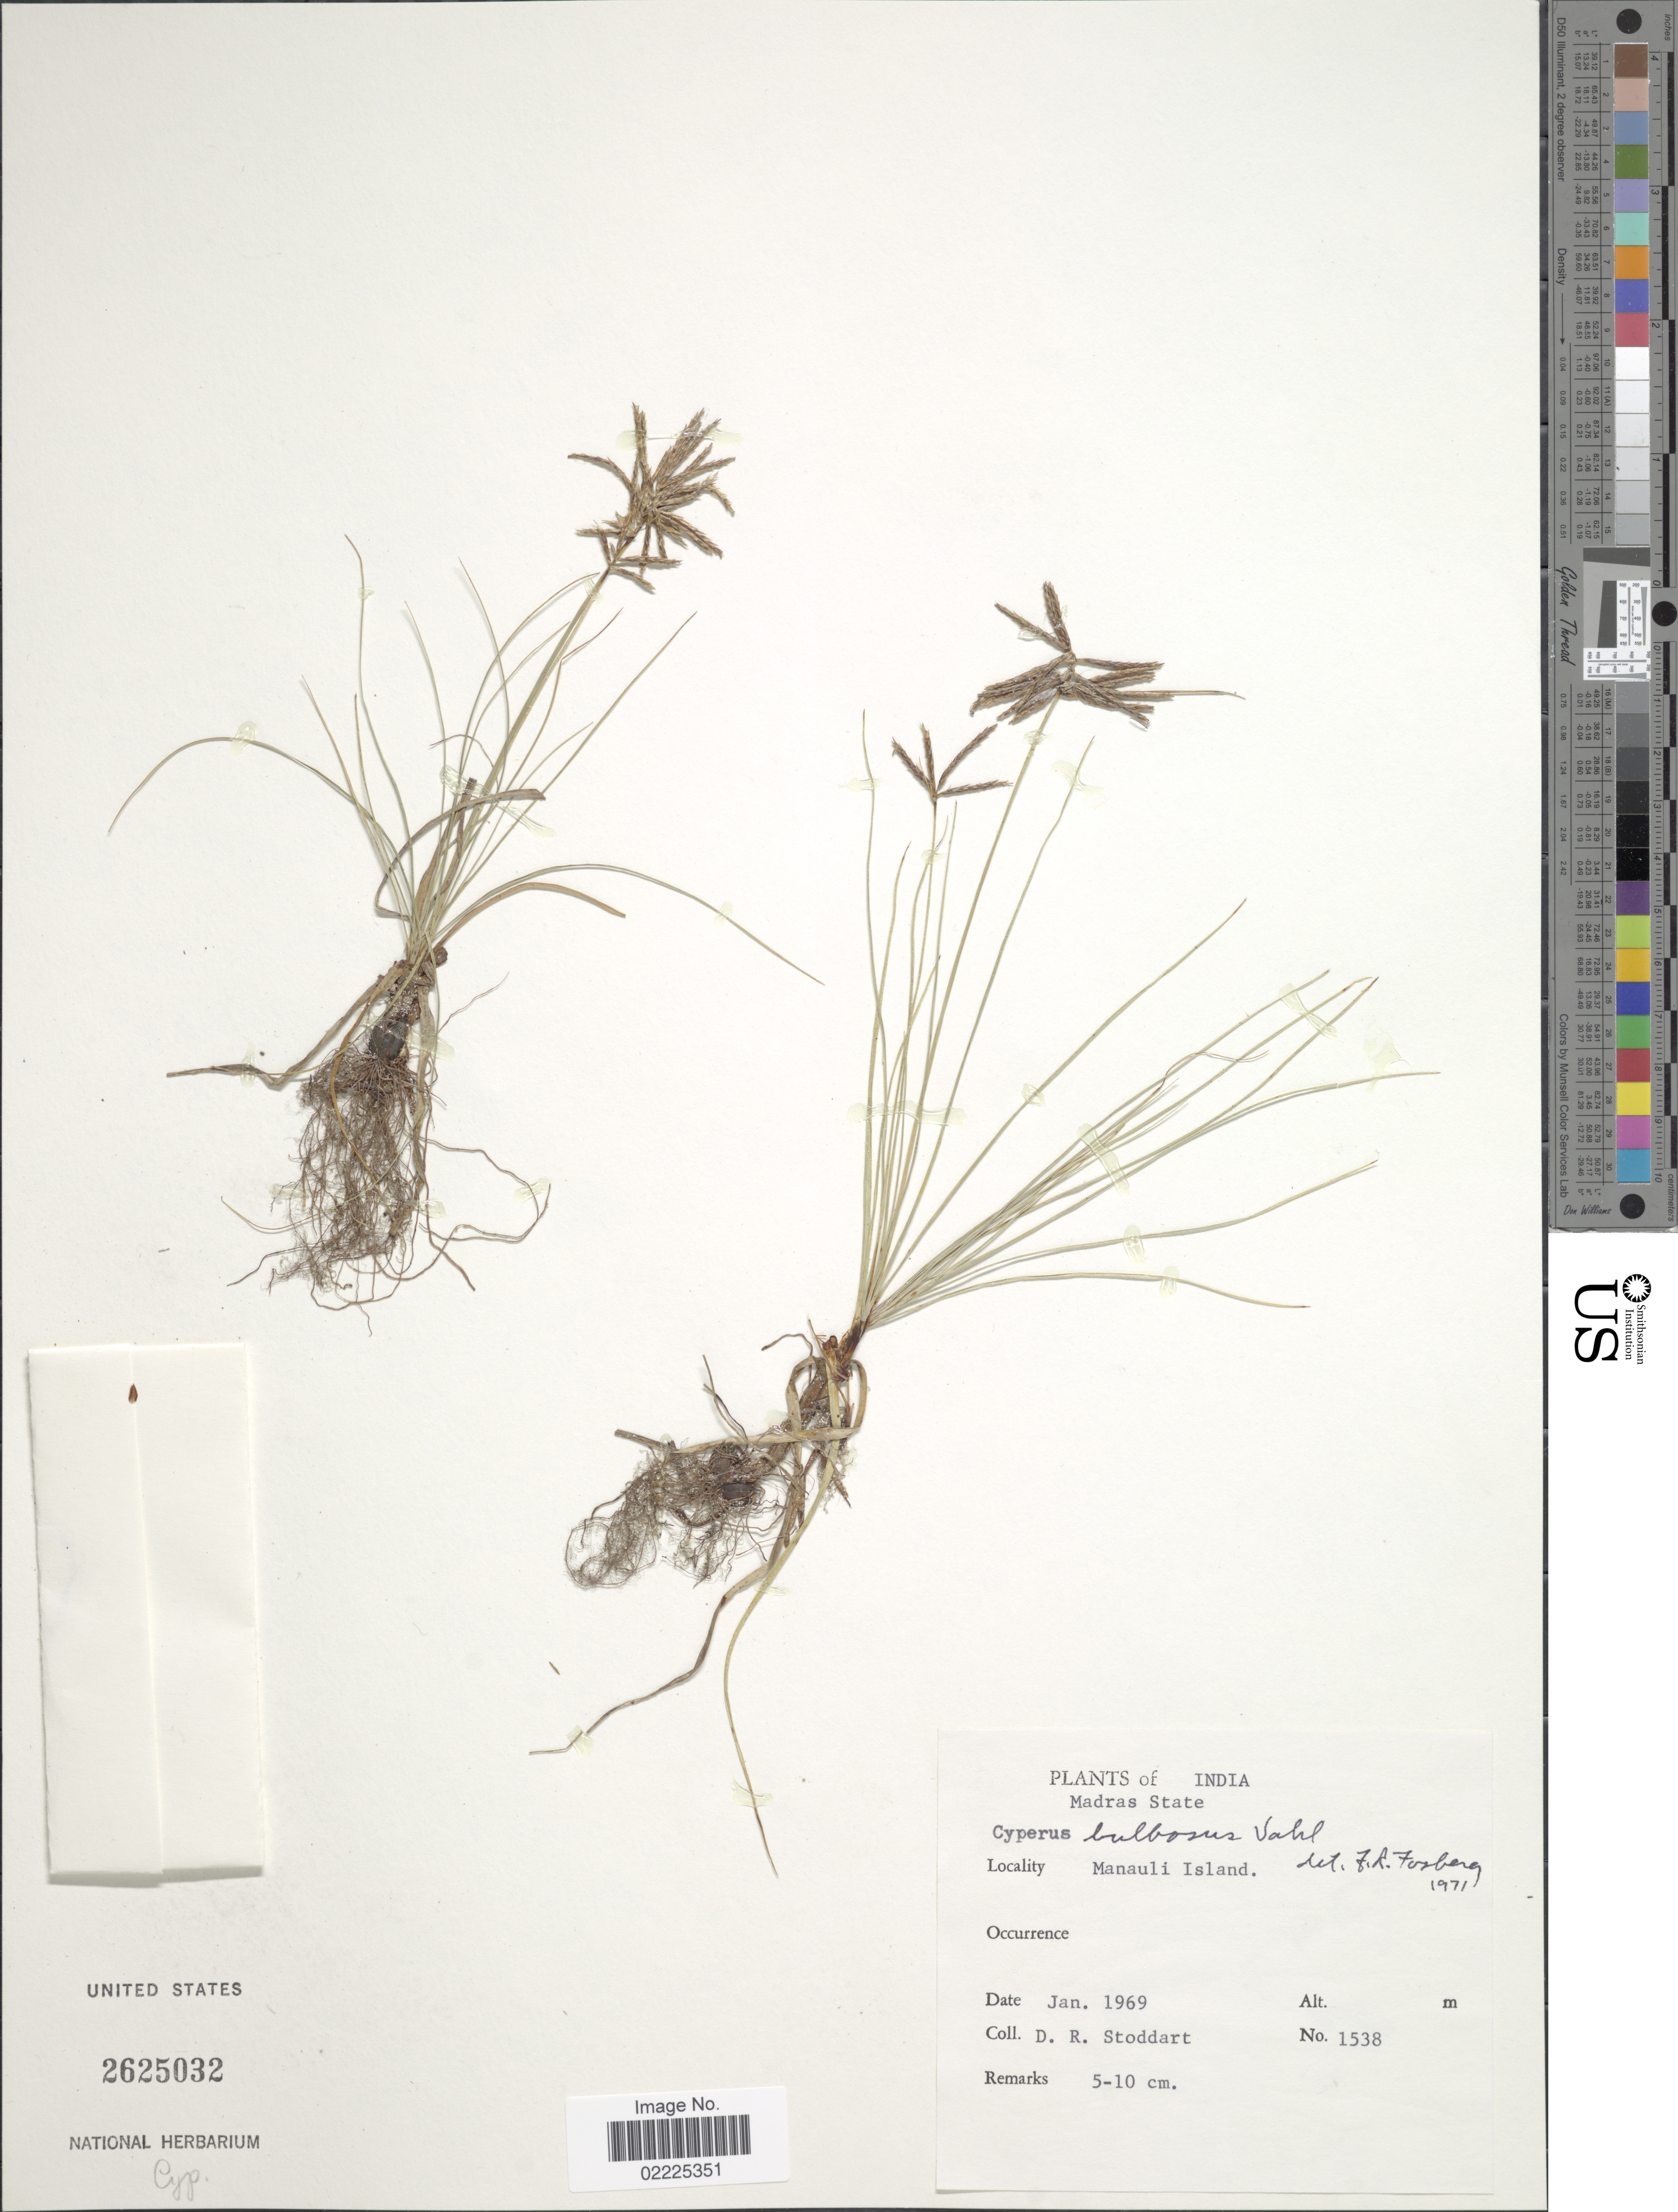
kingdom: Plantae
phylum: Tracheophyta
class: Liliopsida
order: Poales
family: Cyperaceae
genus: Cyperus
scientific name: Cyperus bulbosus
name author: Vahl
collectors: D. R. Stoddart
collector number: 1538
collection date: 1969-01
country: India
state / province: Tamil Nadu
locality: Madras State, Manauli Island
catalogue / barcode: US 2625032